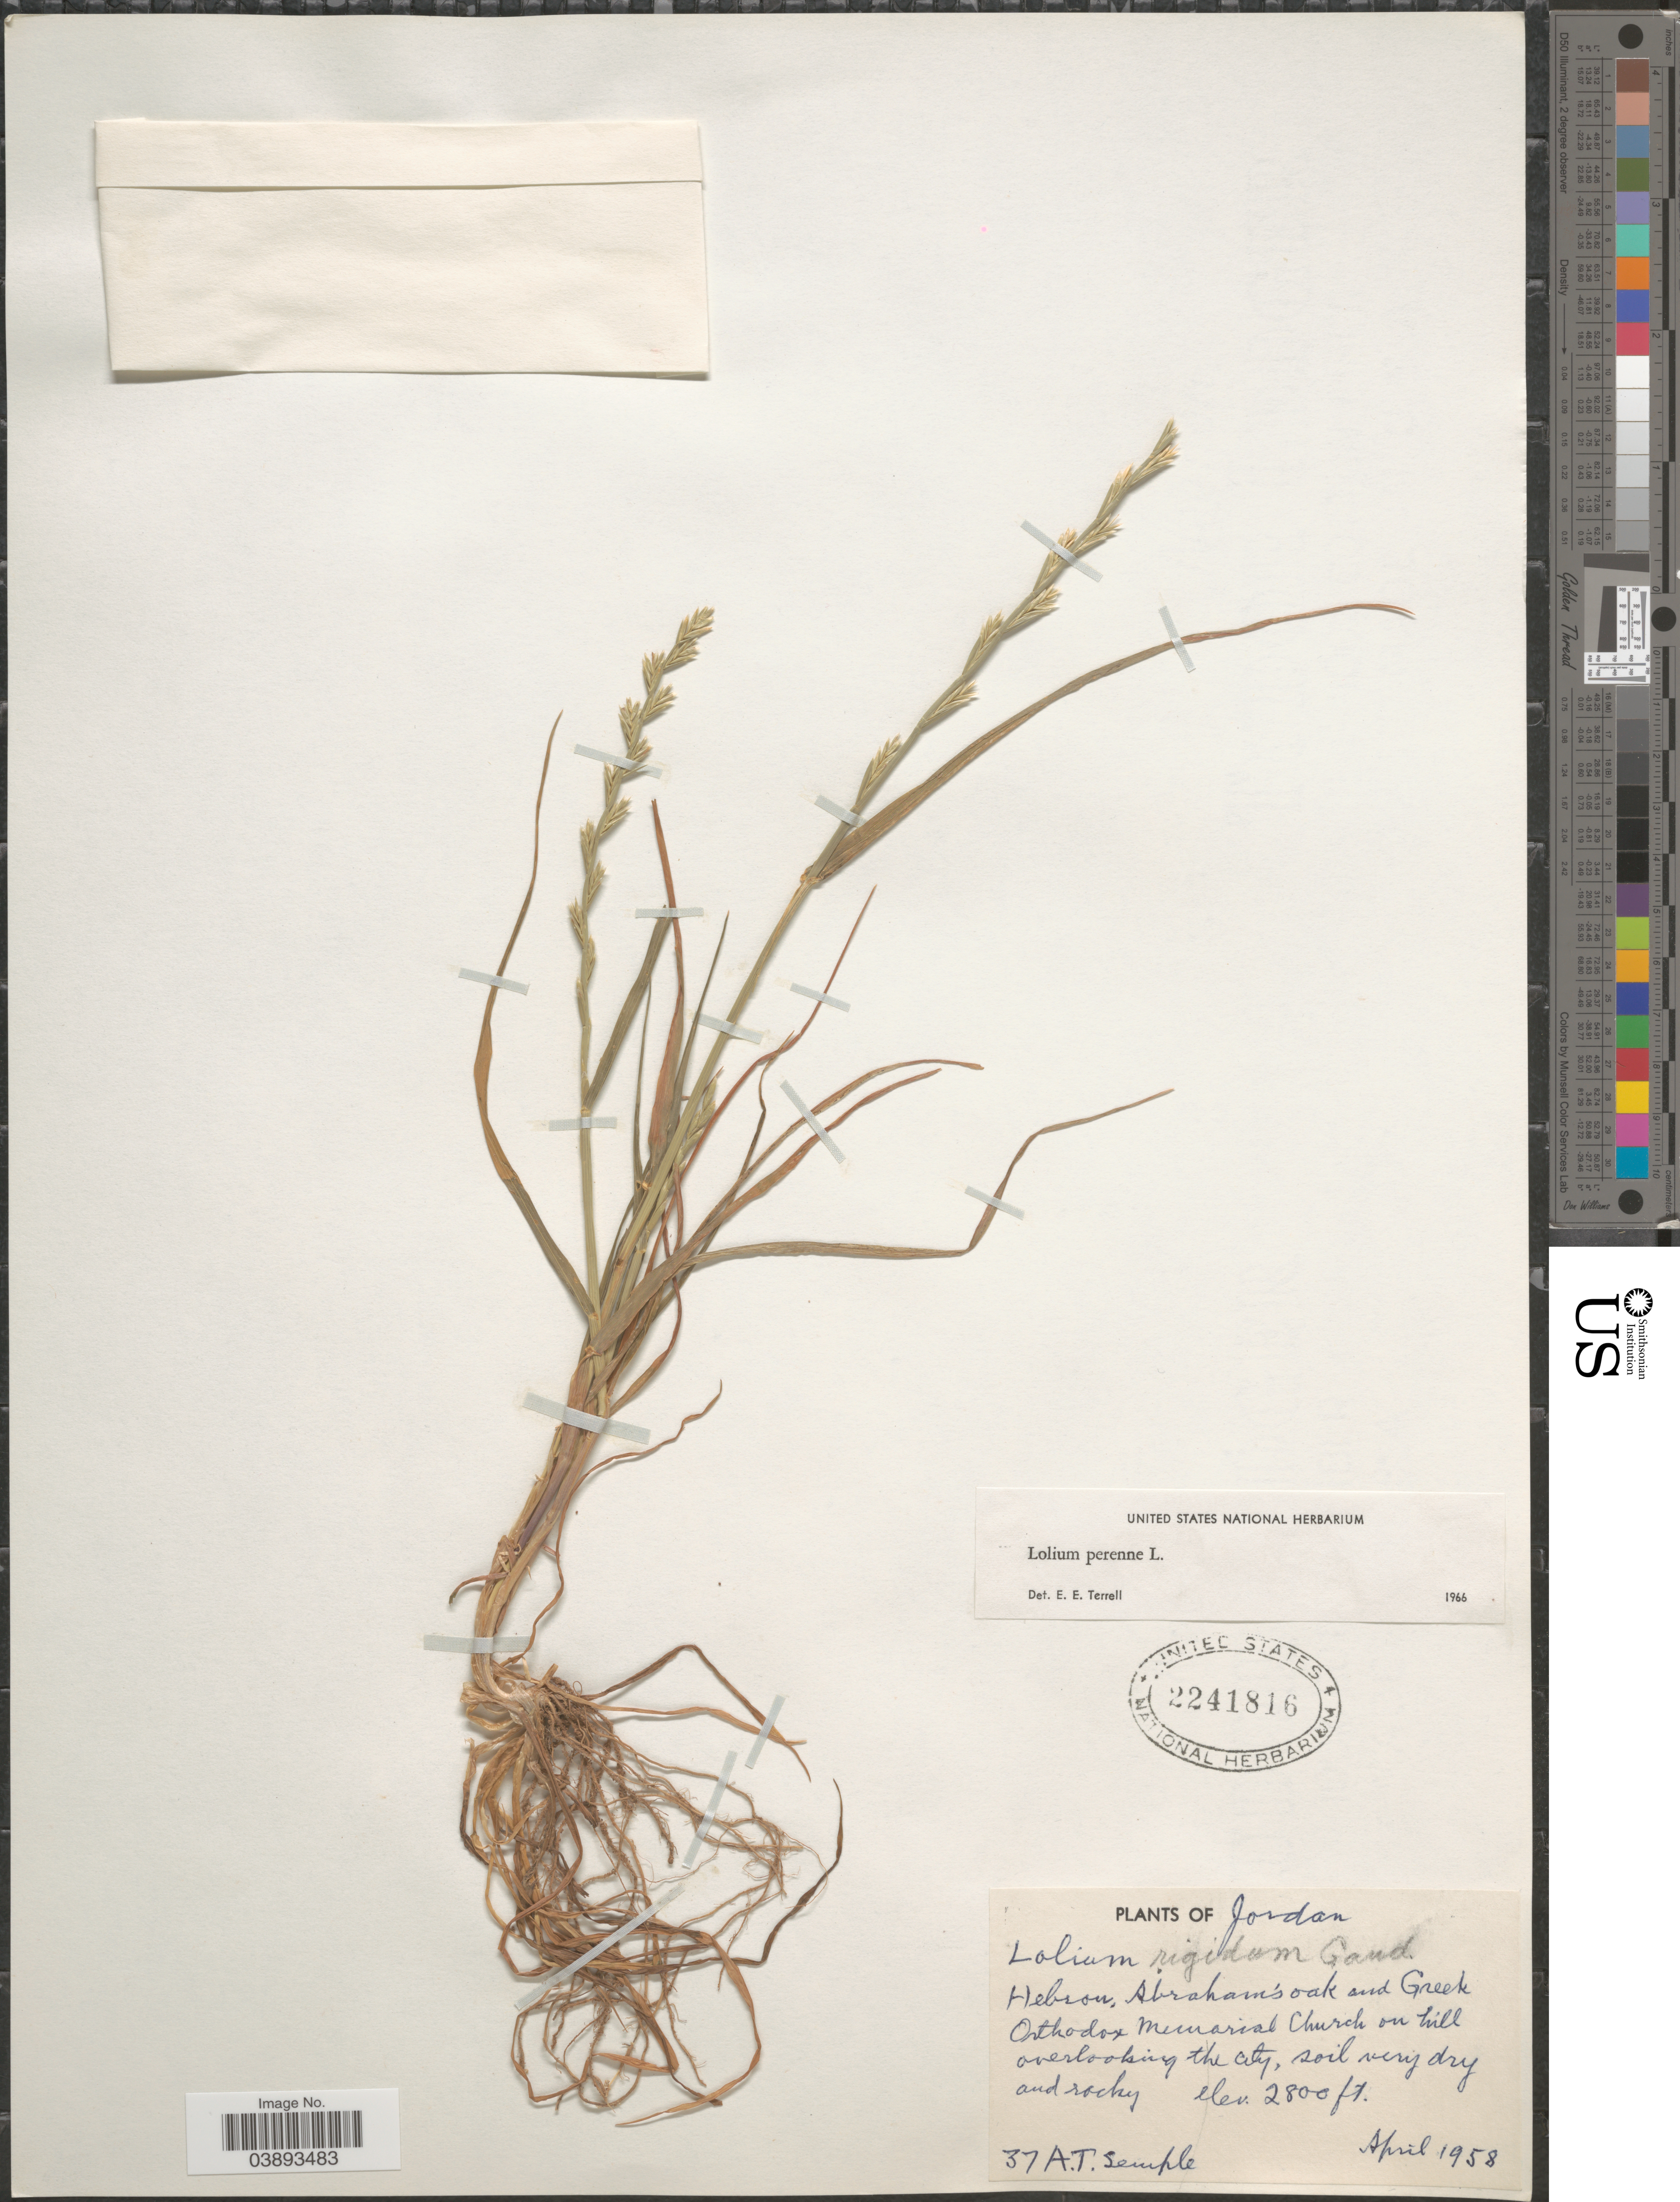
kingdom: Plantae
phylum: Tracheophyta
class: Liliopsida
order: Poales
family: Poaceae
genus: Lolium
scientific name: Lolium perenne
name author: L.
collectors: A. Semple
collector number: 37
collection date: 1958-04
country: Jordan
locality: Hebron, Abraham's and Greek Orthodox Memorial Church on hill overlooking the city.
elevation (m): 853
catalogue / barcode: US 2241816